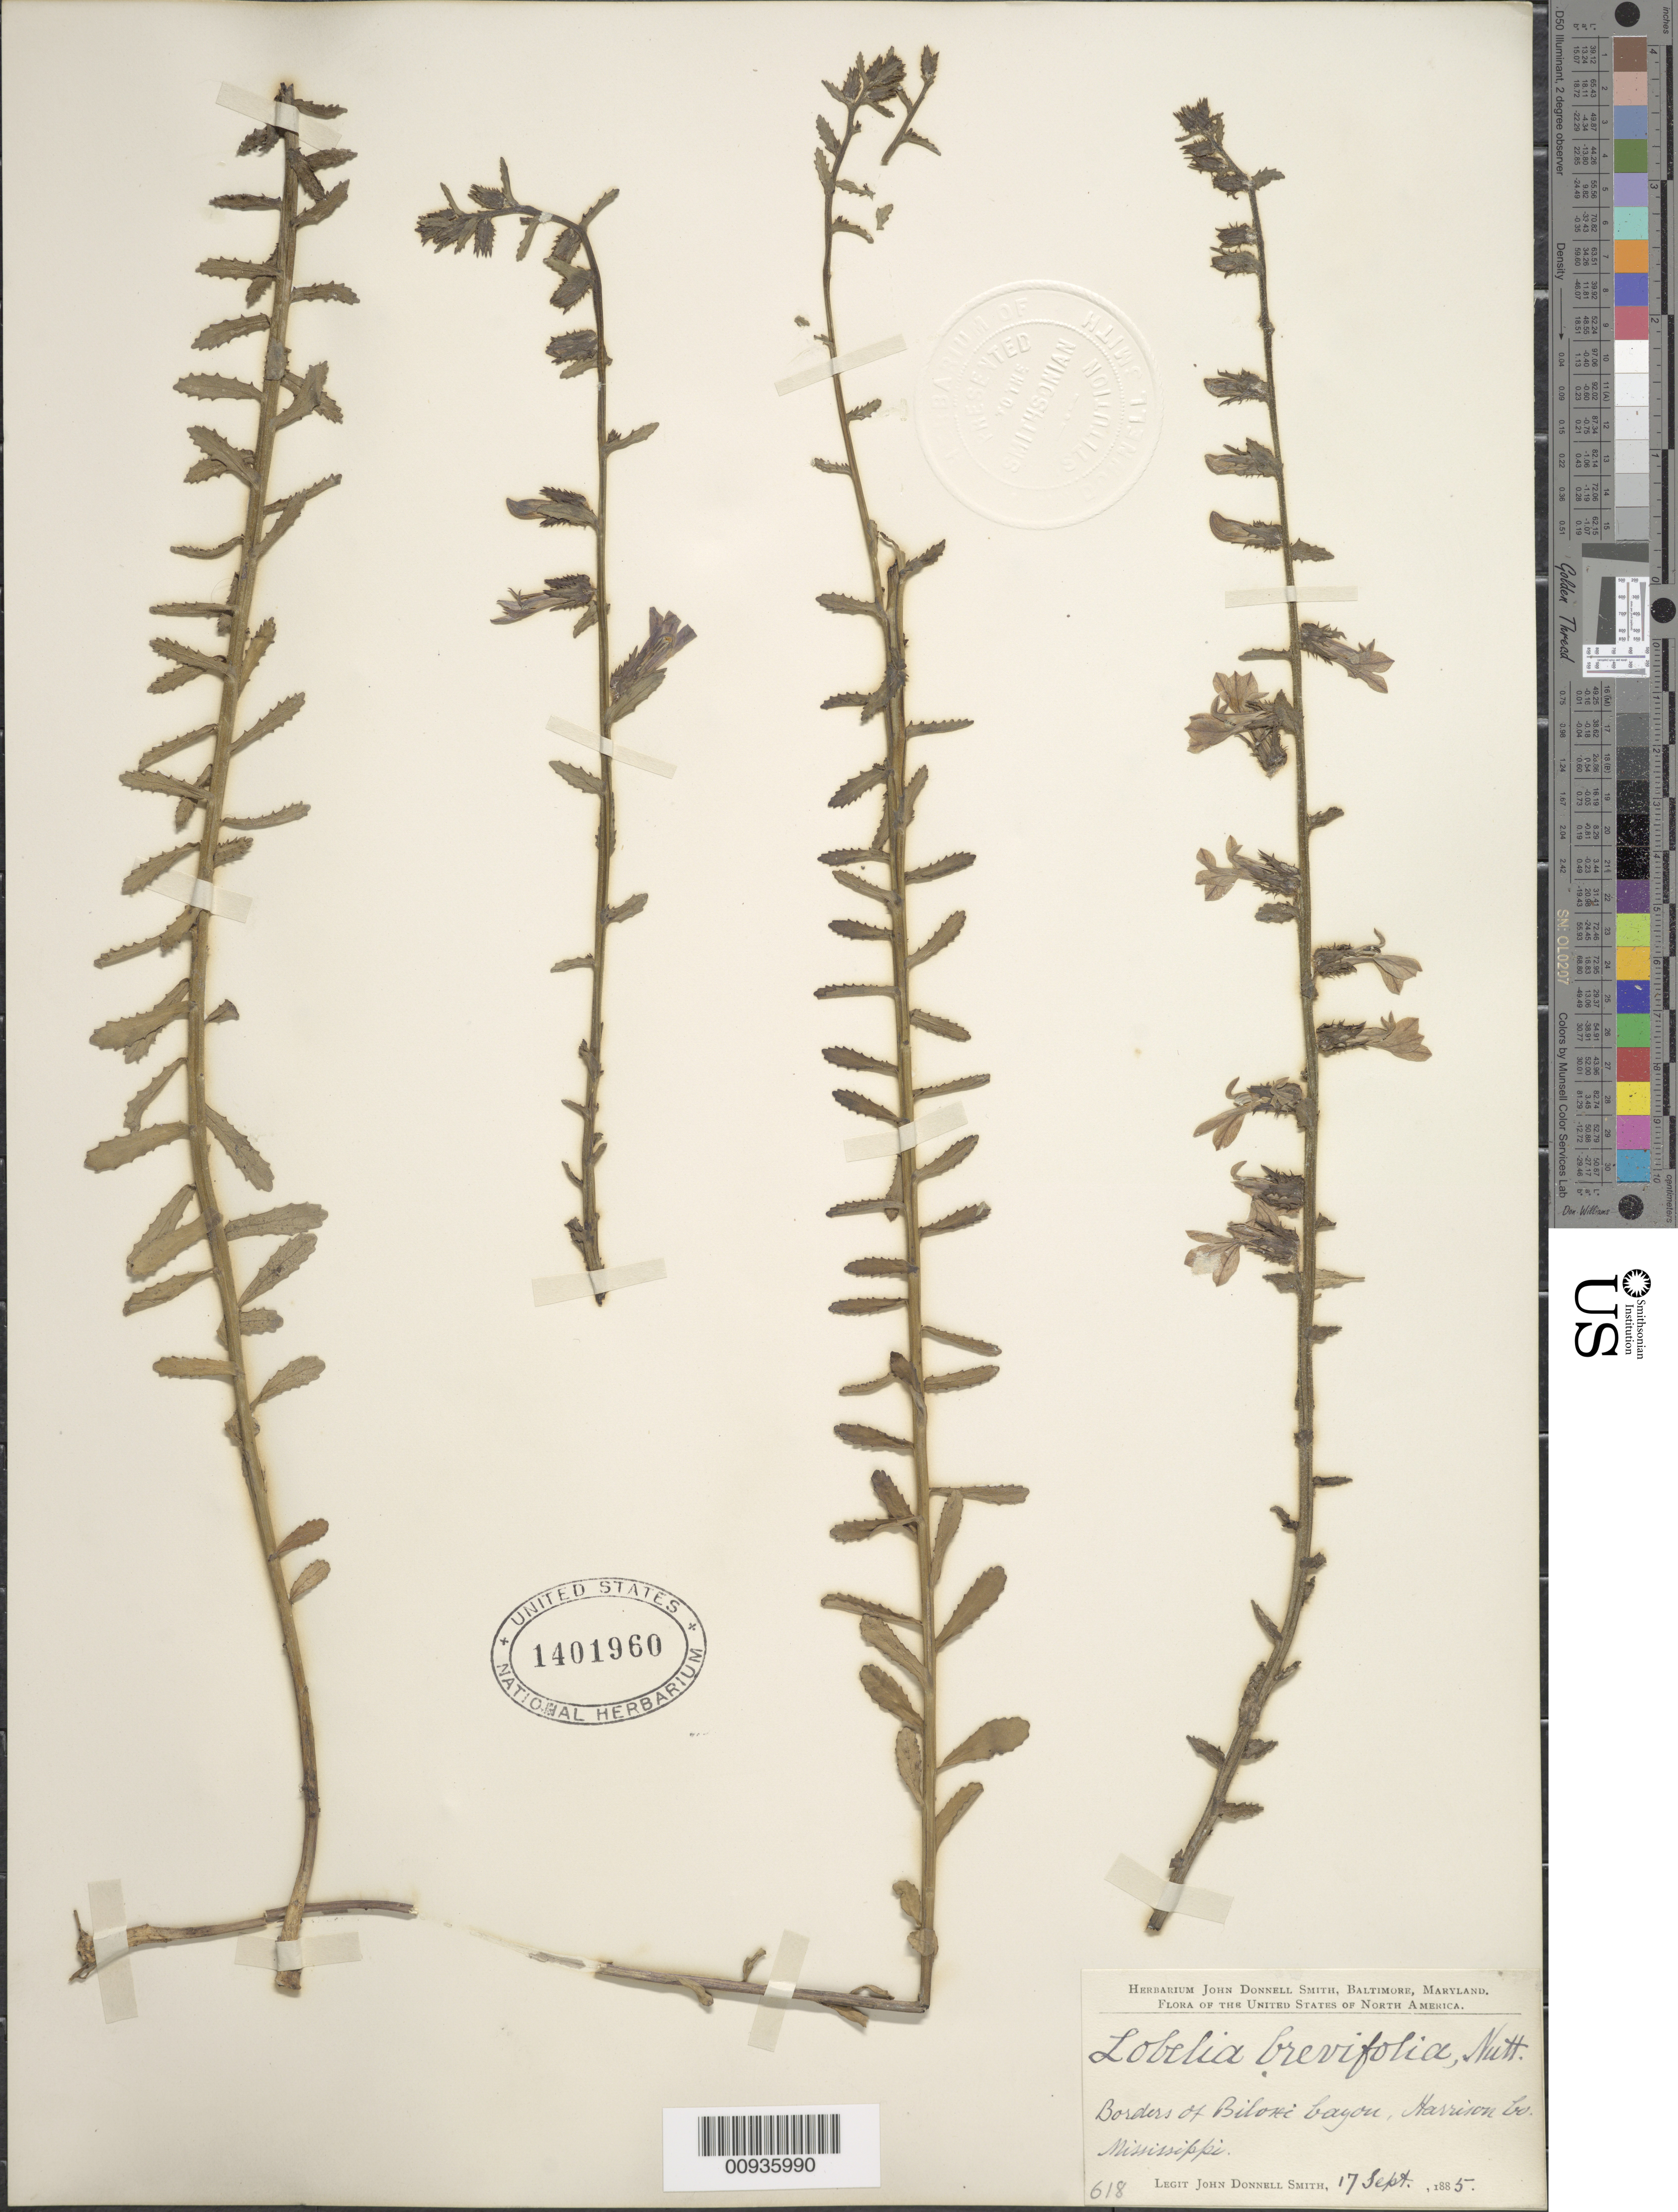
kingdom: Plantae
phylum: Tracheophyta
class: Magnoliopsida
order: Asterales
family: Campanulaceae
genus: Lobelia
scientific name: Lobelia brevifolia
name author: Nutt. ex A. DC.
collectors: J. Donnell Smith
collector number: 618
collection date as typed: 17 Sep 1885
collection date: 1885-09-17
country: United States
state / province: Mississippi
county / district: Harrison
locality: Borders of Biloxi bayou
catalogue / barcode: US 1401960